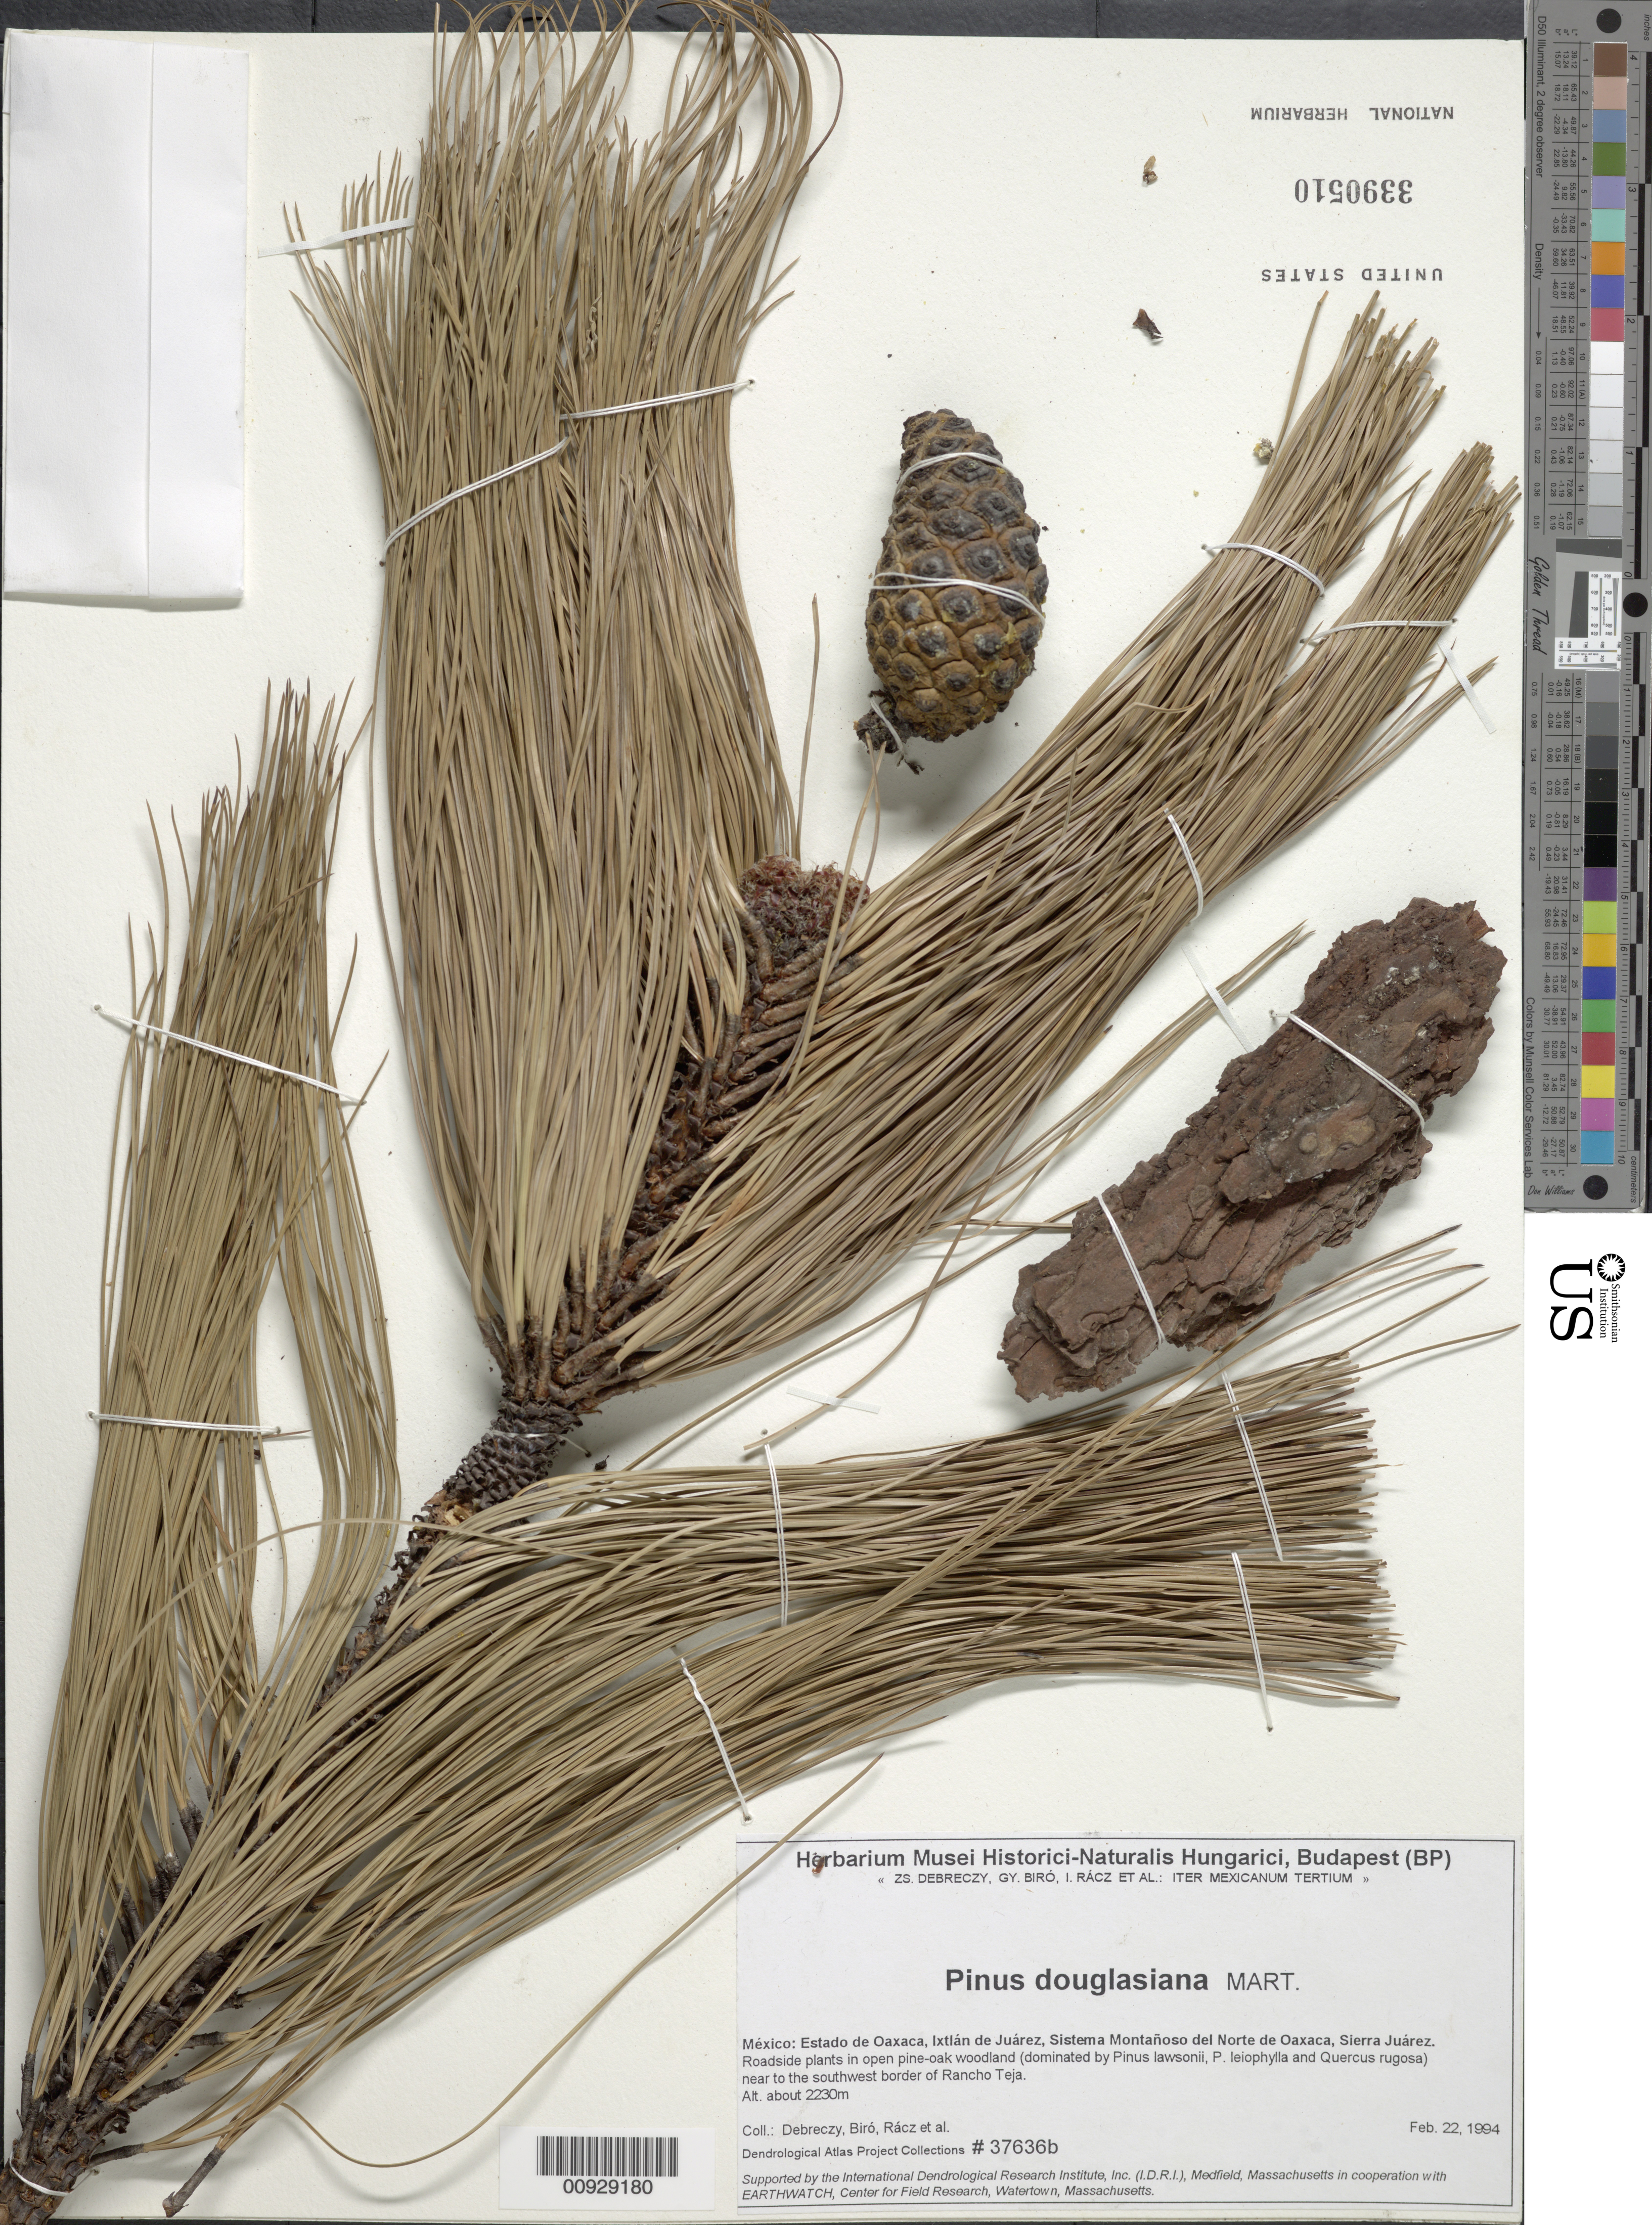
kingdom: Plantae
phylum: Tracheophyta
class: Pinopsida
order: Pinales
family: Pinaceae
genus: Pinus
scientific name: Pinus douglasiana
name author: Martínez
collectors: Z. Debreczy, G. Biro, Rácks, I. & et al.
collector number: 37636 b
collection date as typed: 22 Feb 1994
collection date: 1994-02-22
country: Mexico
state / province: Oaxaca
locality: Ixtlán de Juárez, Sistema Montañoso del Norte de Oaxaca, Sierra Juárez. Near to the southwest border of Rancho Teja.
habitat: Roadside plants in open pine-oak woodland (dominated by Pinus lawsonii, P. leiophylla and Quercus rugosa).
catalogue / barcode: US 3390510